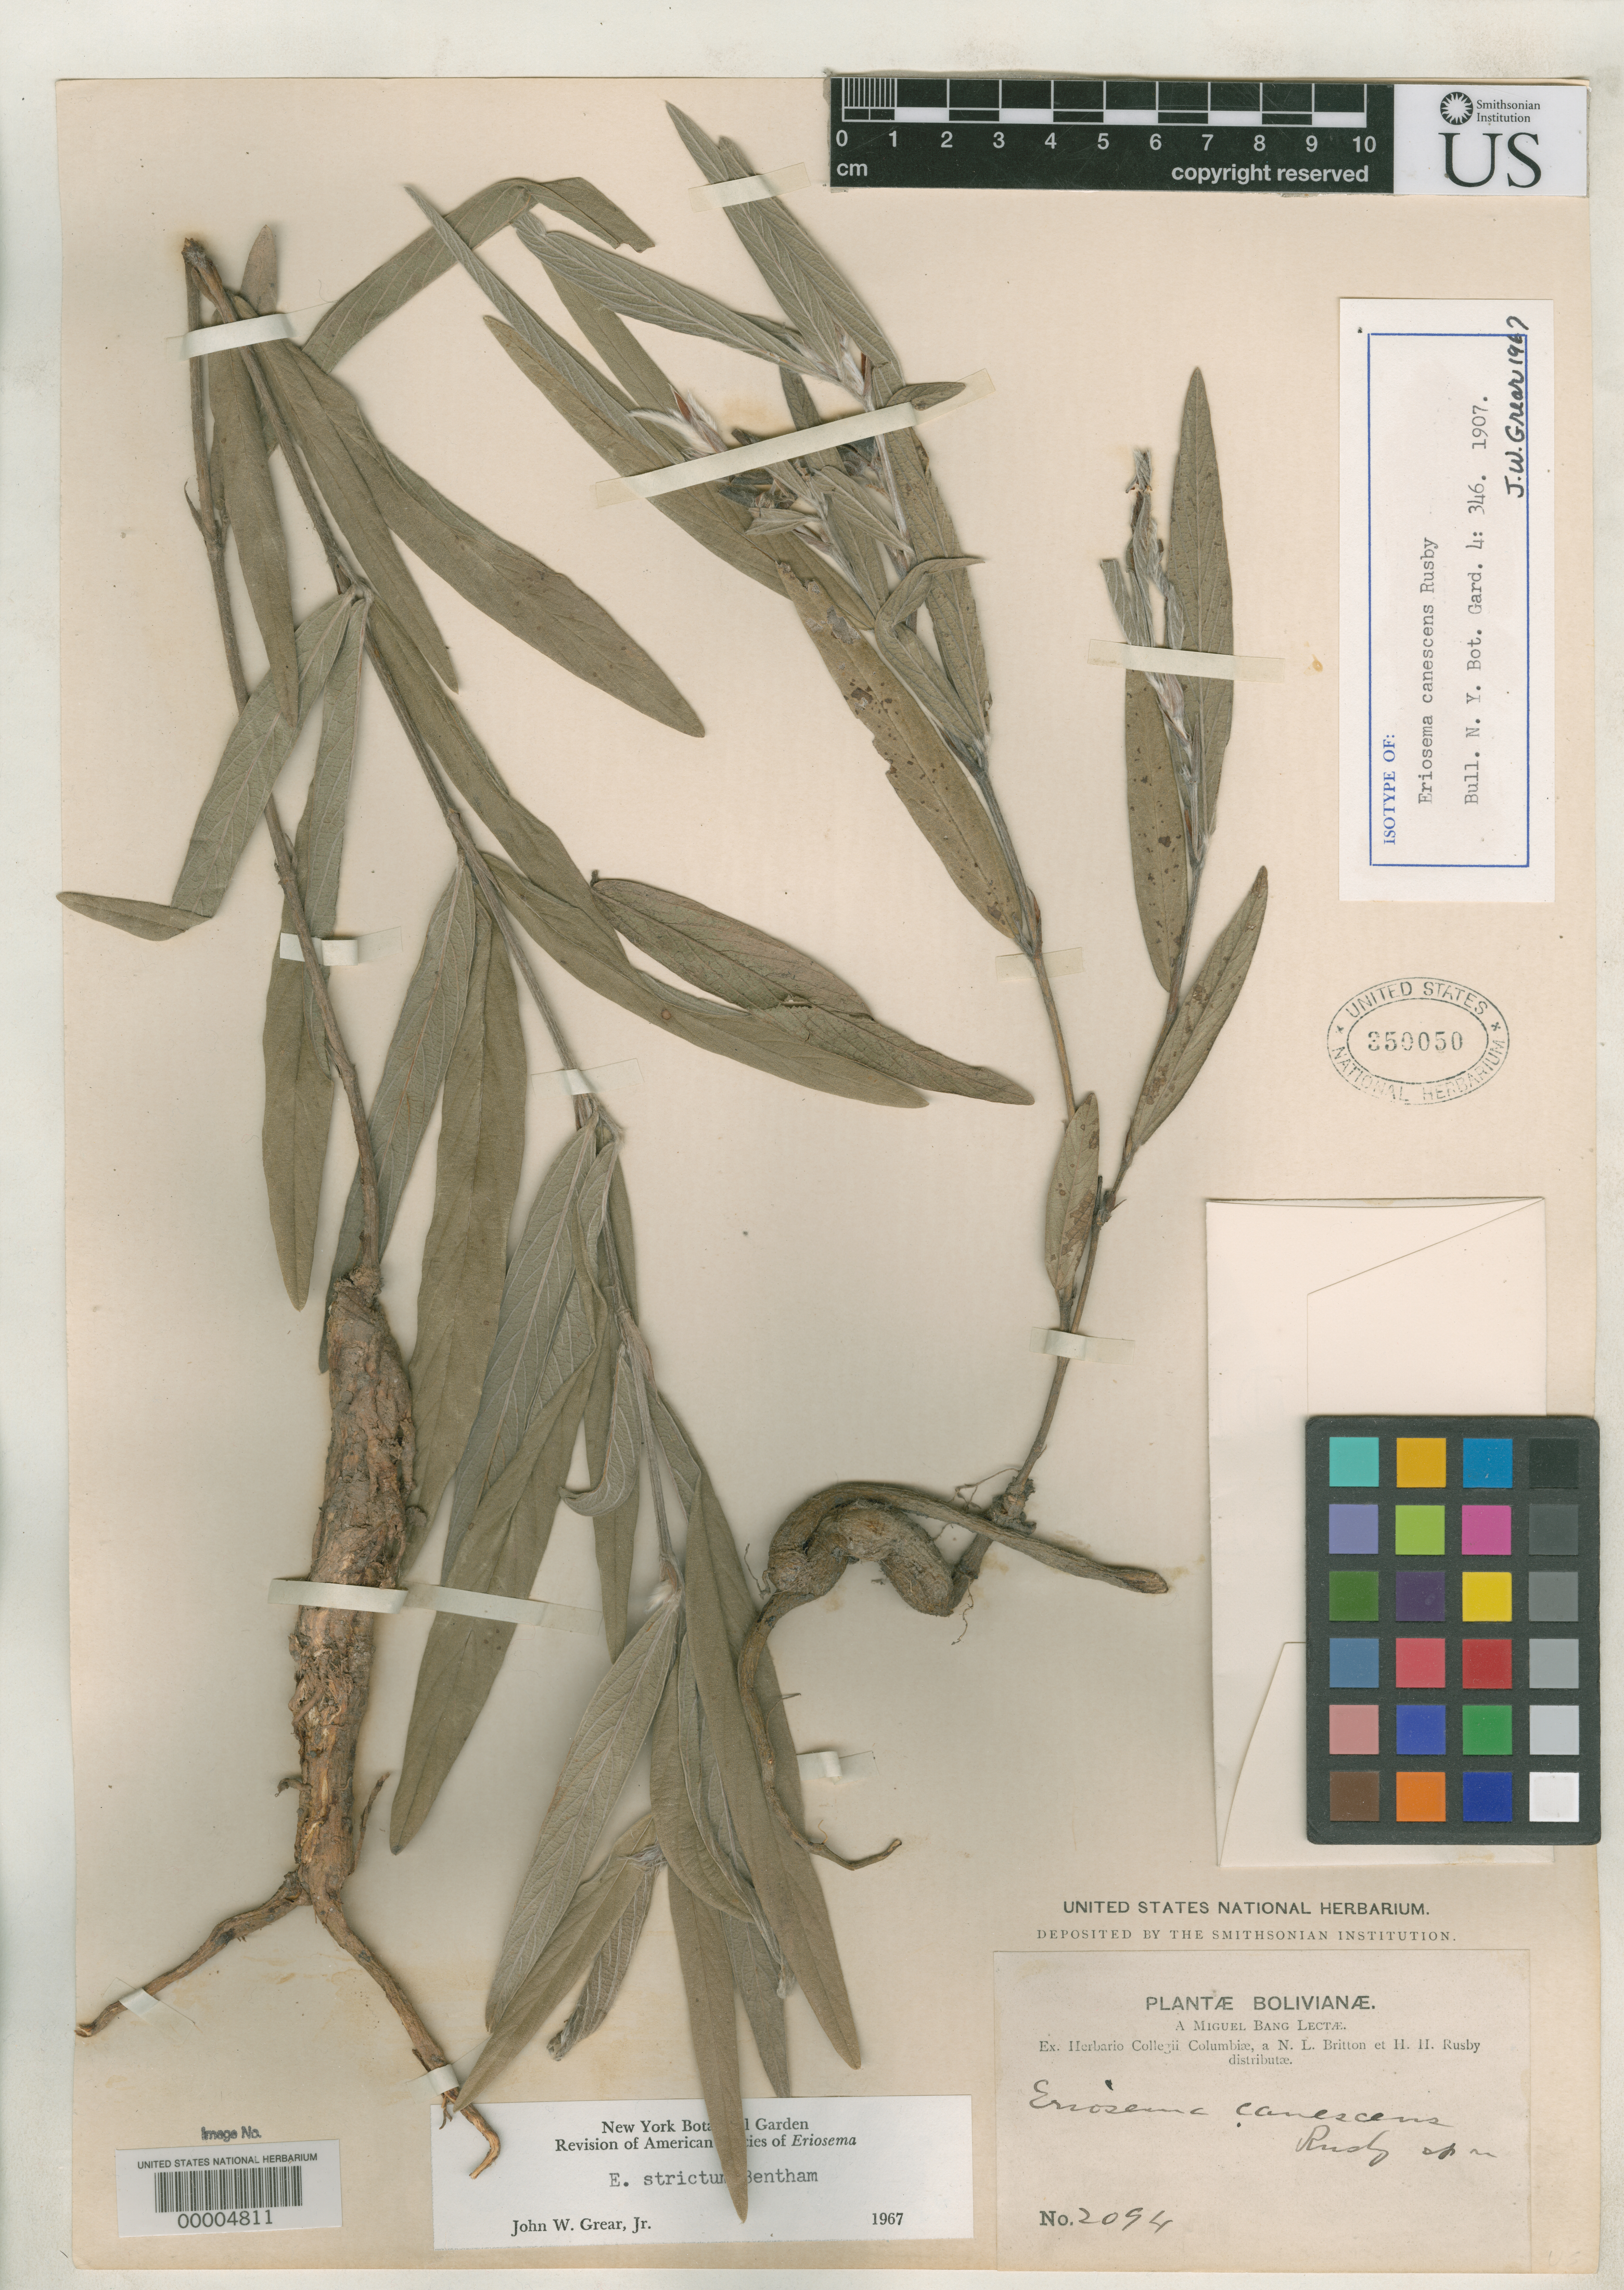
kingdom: Plantae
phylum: Tracheophyta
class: Magnoliopsida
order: Fabales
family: Fabaceae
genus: Eriosema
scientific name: Eriosema canescens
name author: Rusby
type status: Isotype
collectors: M. Bang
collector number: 2094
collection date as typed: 18 Mar 1894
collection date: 1894-03-18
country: Bolivia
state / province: La Paz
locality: Coripata, Yungas.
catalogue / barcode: US 350050